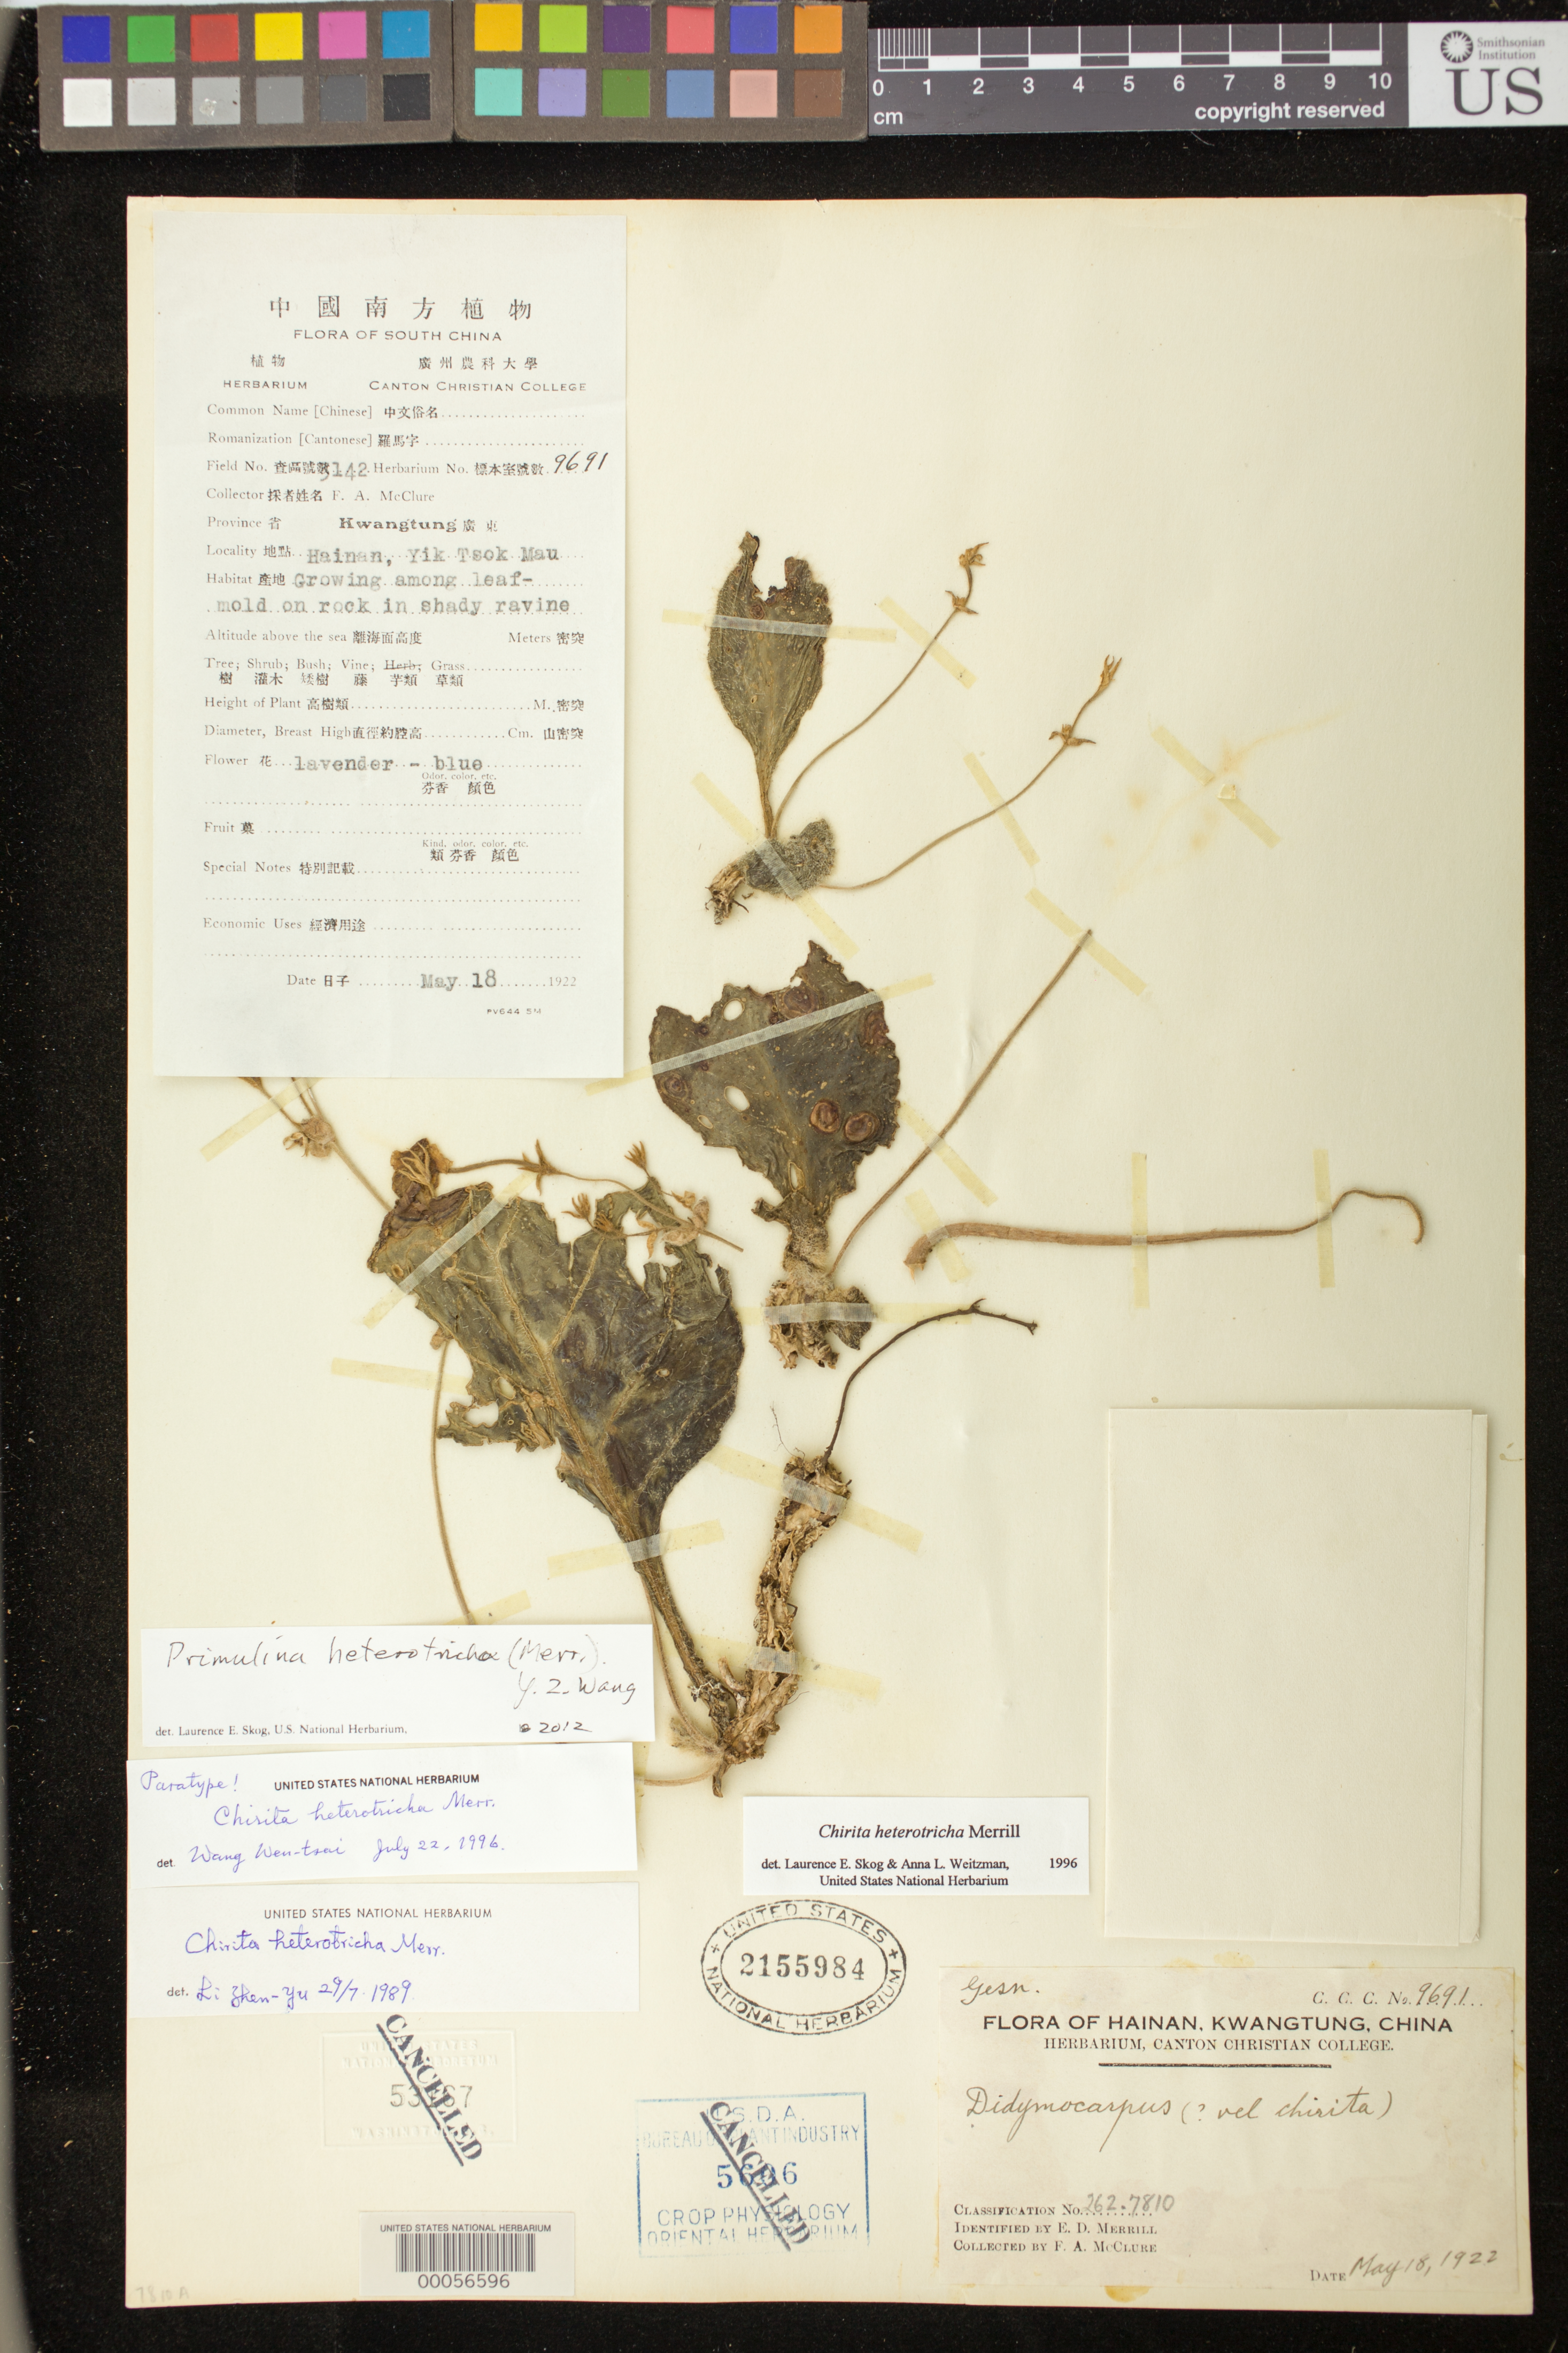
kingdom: Plantae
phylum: Tracheophyta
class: Magnoliopsida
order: Lamiales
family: Gesneriaceae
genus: Primulina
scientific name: Primulina heterotricha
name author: (Merr.) Y. Dong & Y.Z. Wang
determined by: Skog, Laurence E.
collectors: F. A. McClure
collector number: C.C.C. 9691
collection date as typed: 18 May 1922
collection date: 1922-05-18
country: China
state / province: Guangdong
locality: Hainan i., Hainan, yik tsok mau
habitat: Among leaf mold in shady ravine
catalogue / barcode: US 2155984